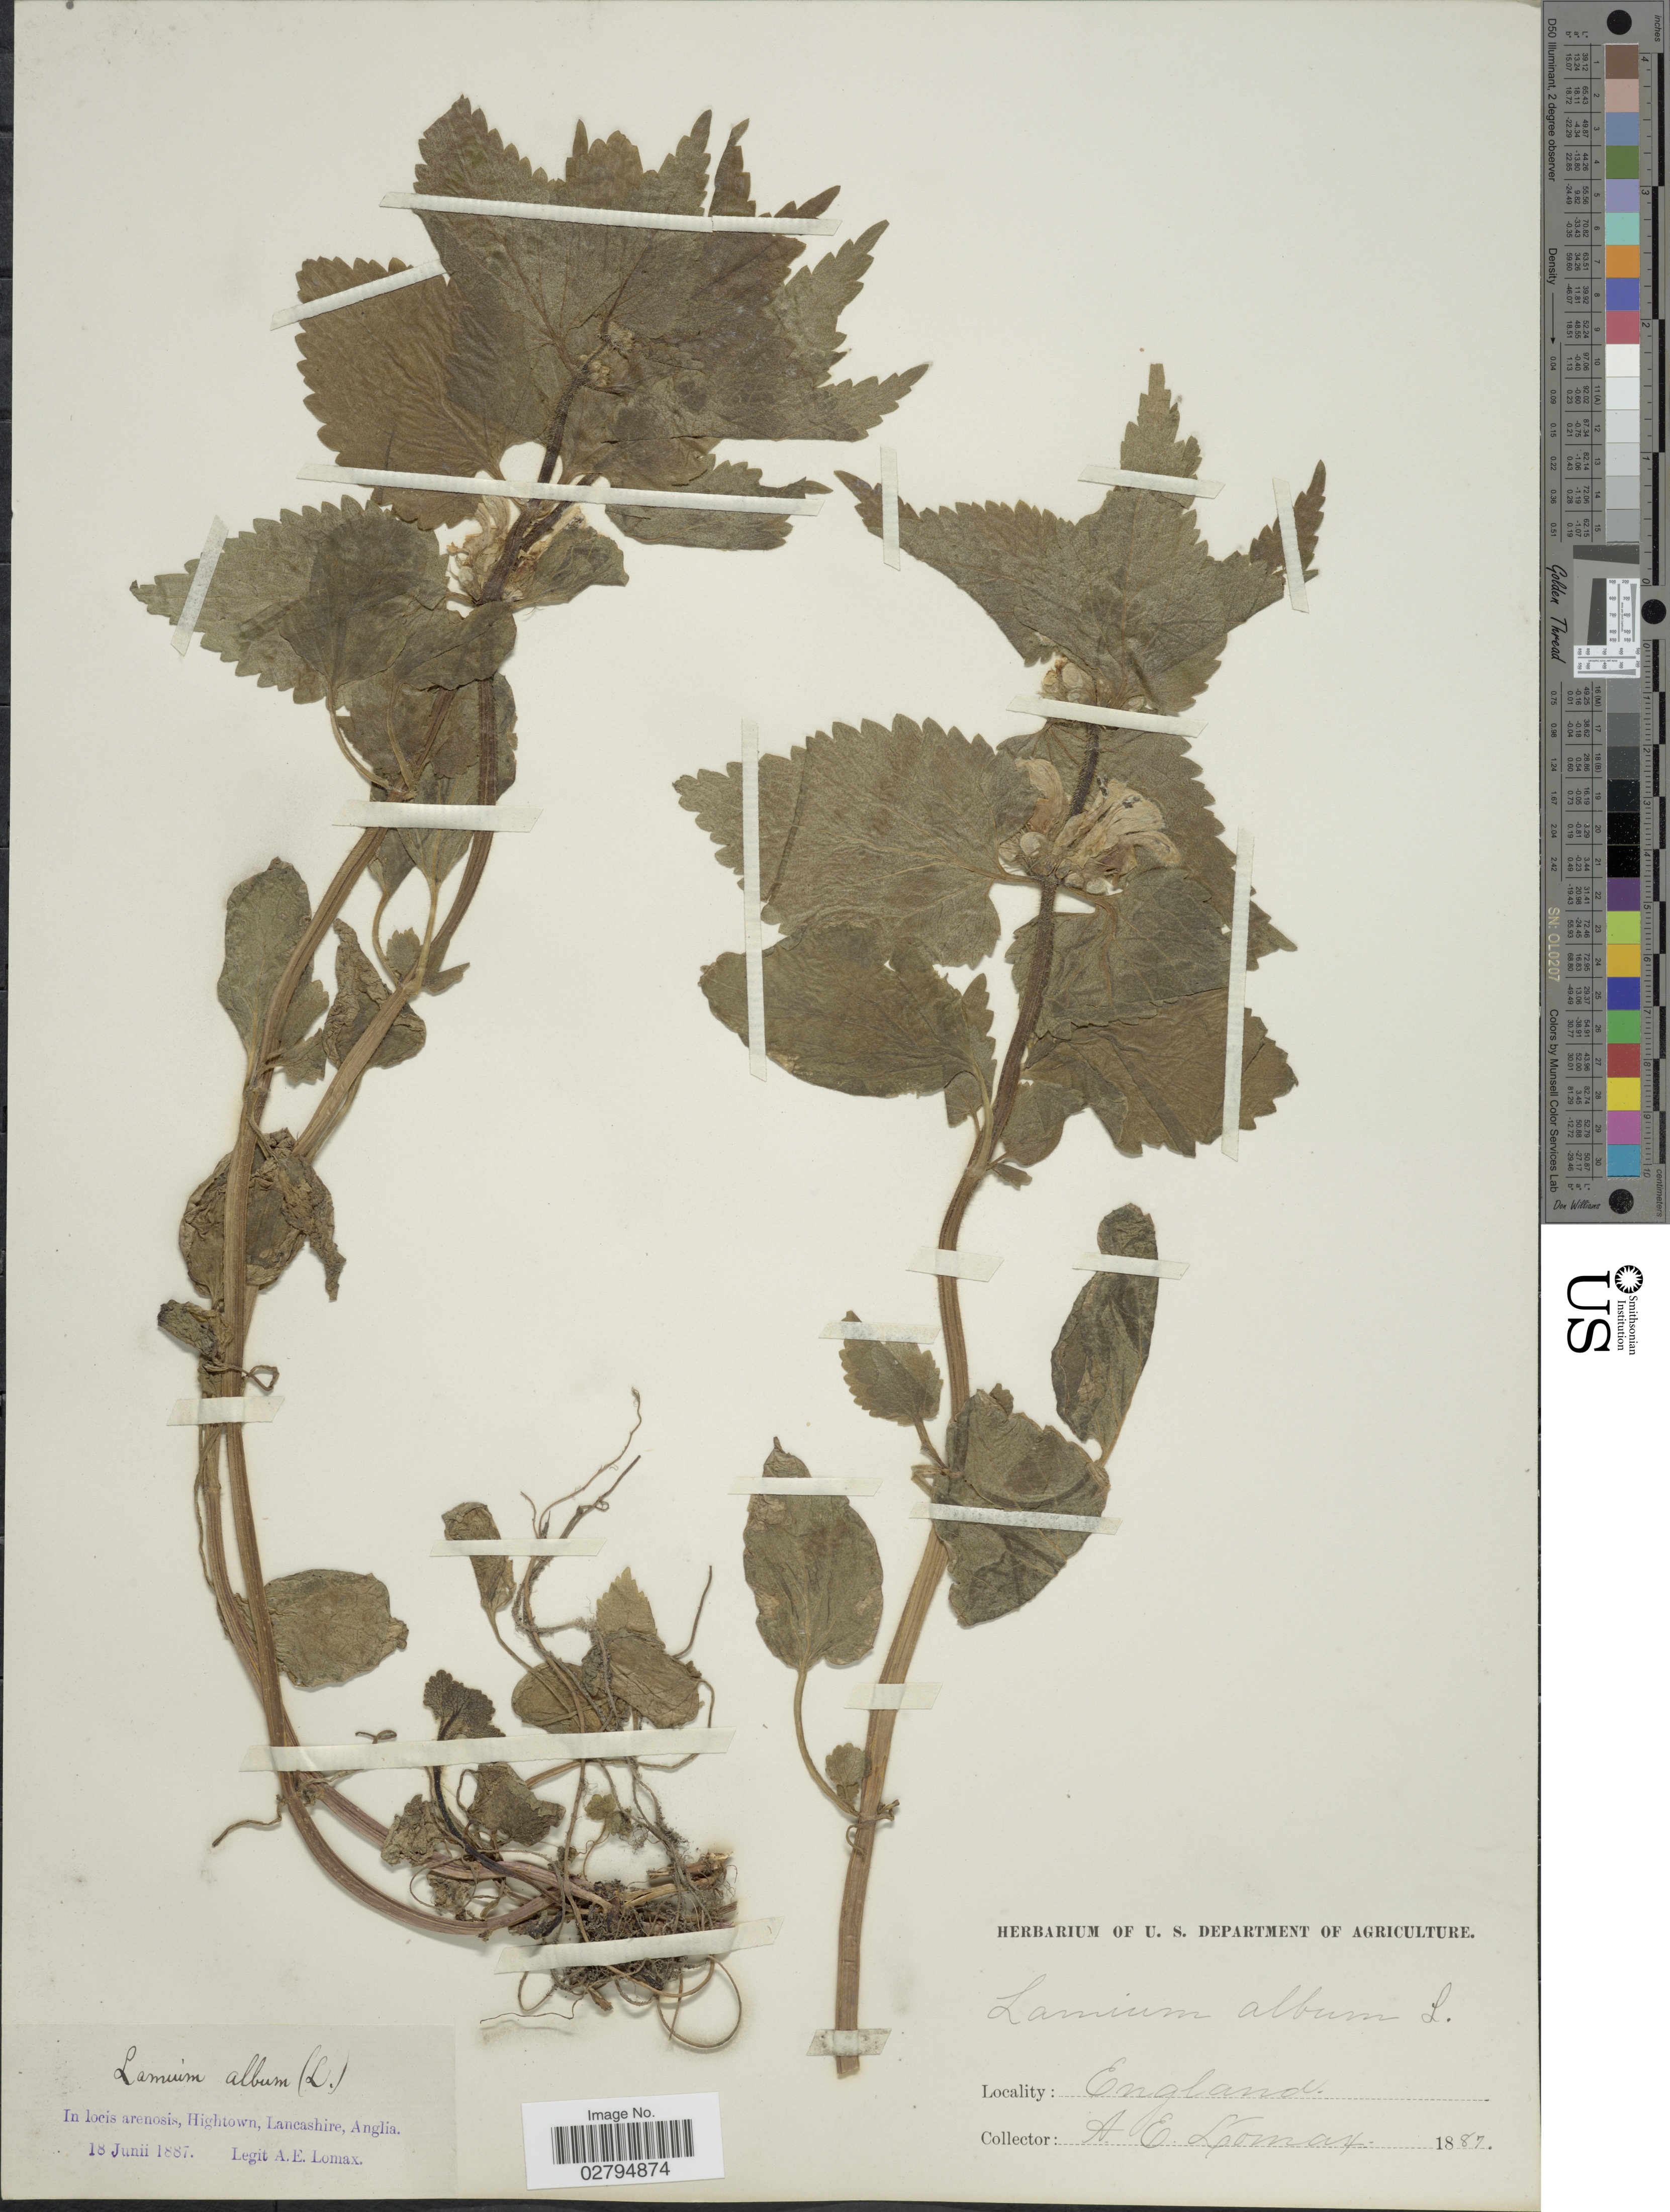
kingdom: Plantae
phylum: Tracheophyta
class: Magnoliopsida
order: Lamiales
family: Lamiaceae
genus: Lamium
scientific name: Lamium album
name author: L.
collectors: A. Lomax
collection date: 1887-06-18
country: United Kingdom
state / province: England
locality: In locis arenosis, Hightown, Lancashire, Anglia.